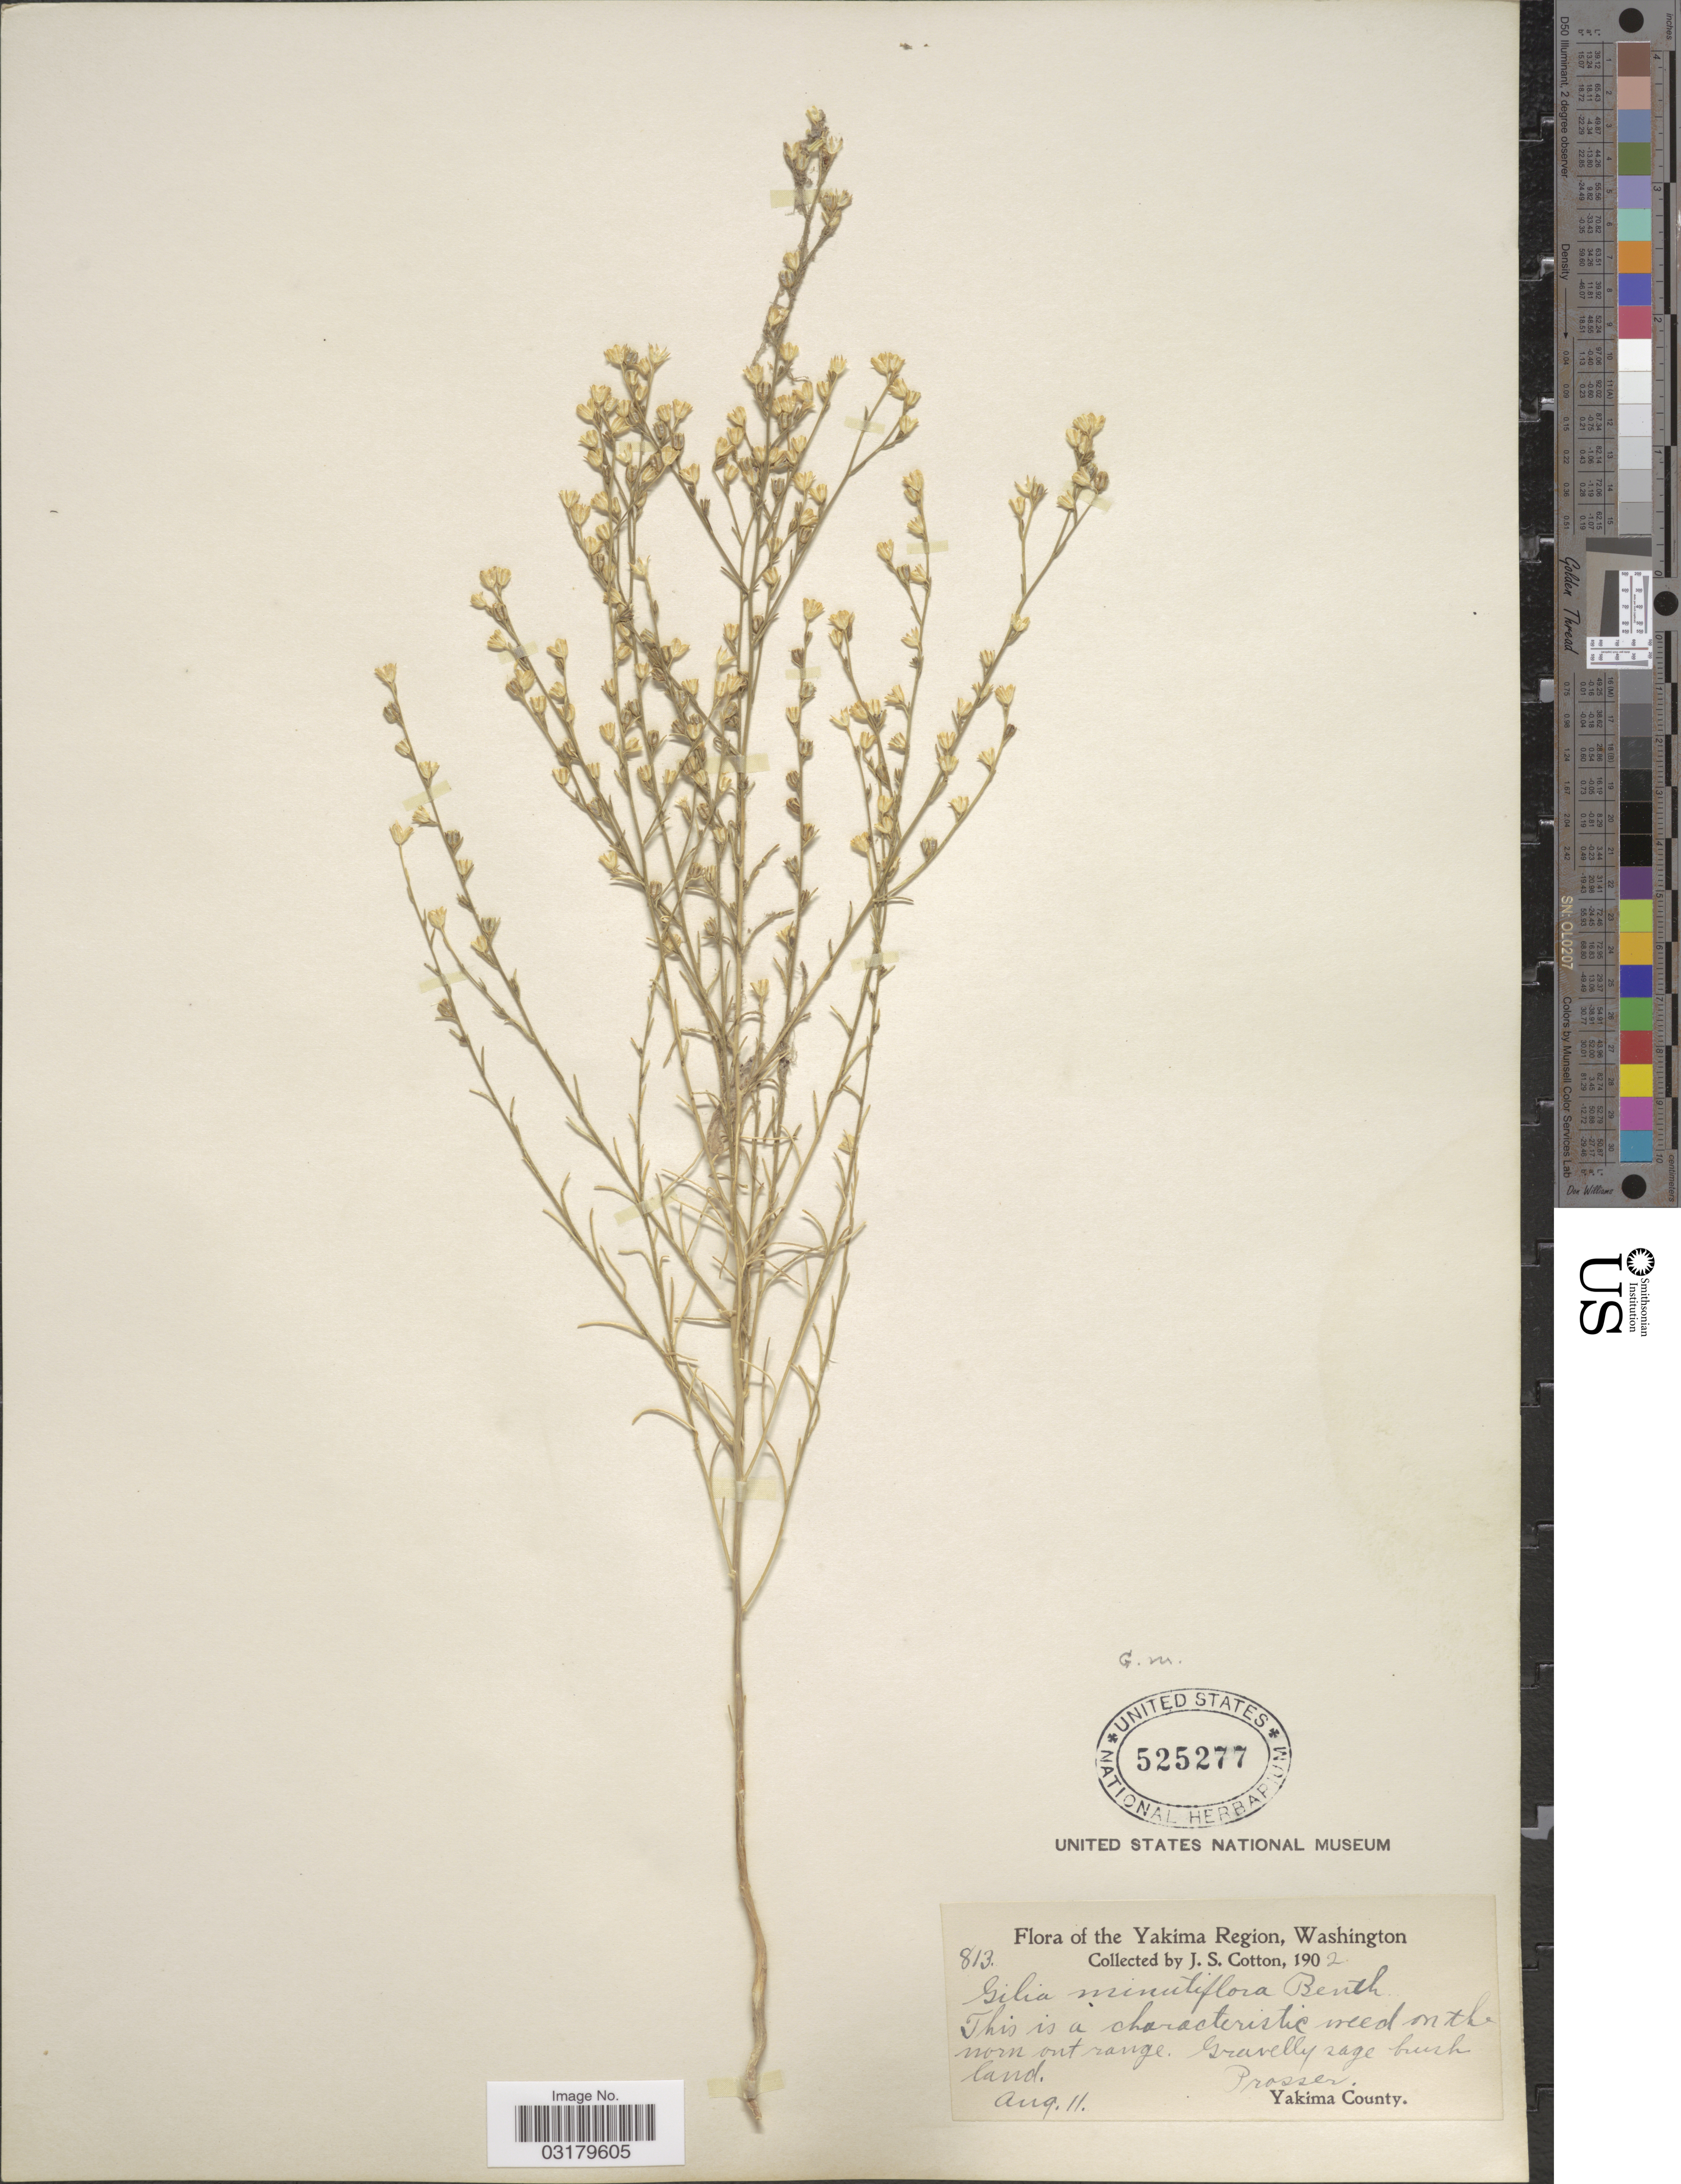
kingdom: Plantae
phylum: Tracheophyta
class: Magnoliopsida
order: Ericales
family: Polemoniaceae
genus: Microgilia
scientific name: Microgilia minutiflora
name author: (J.M. Porter & L.A. Johnson) Benth.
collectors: J. S. Cotton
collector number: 813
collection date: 1902-08-11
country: United States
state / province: Washington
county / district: Yakima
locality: Yakima Region. Prosser, Yakima County.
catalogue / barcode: US 525277